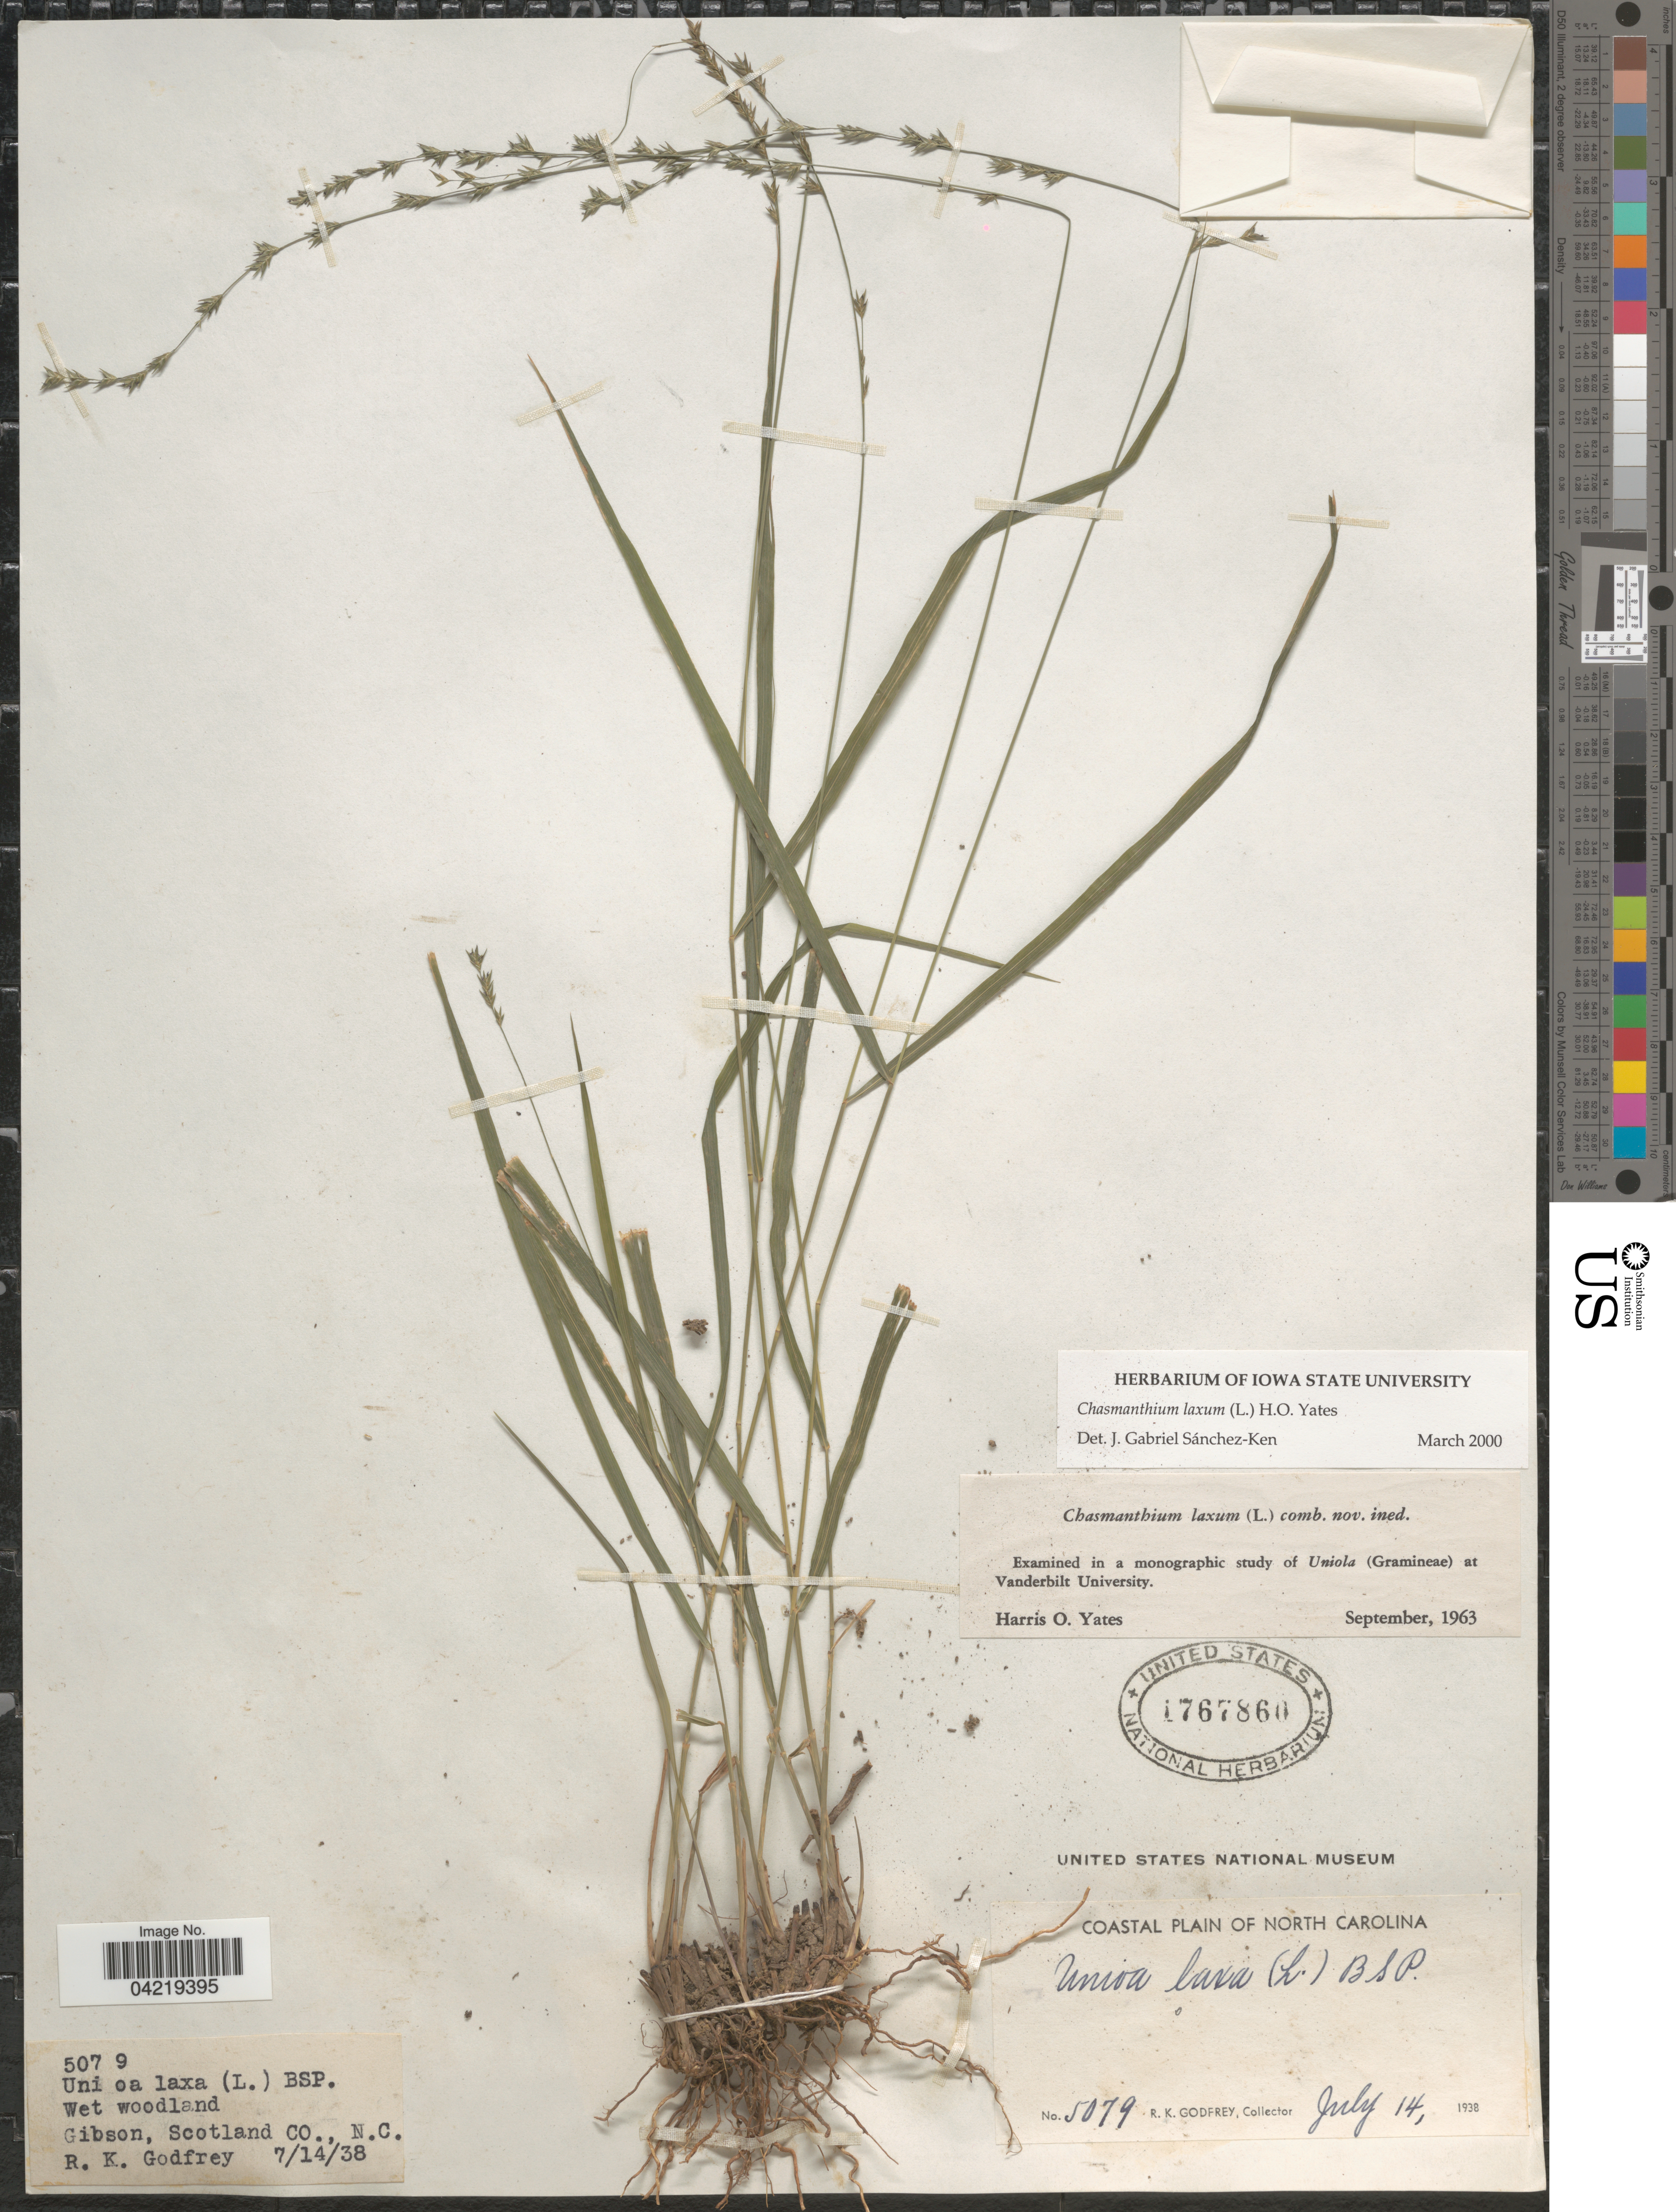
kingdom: Plantae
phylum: Tracheophyta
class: Liliopsida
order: Poales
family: Poaceae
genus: Chasmanthium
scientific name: Chasmanthium laxum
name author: (L.) H.O. Yates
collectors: R. K. Godfrey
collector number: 5079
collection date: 1938-07-14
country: United States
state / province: North Carolina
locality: Coastal Plain of North Carolina. Gibson, Scotland CO.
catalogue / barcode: US 1767860